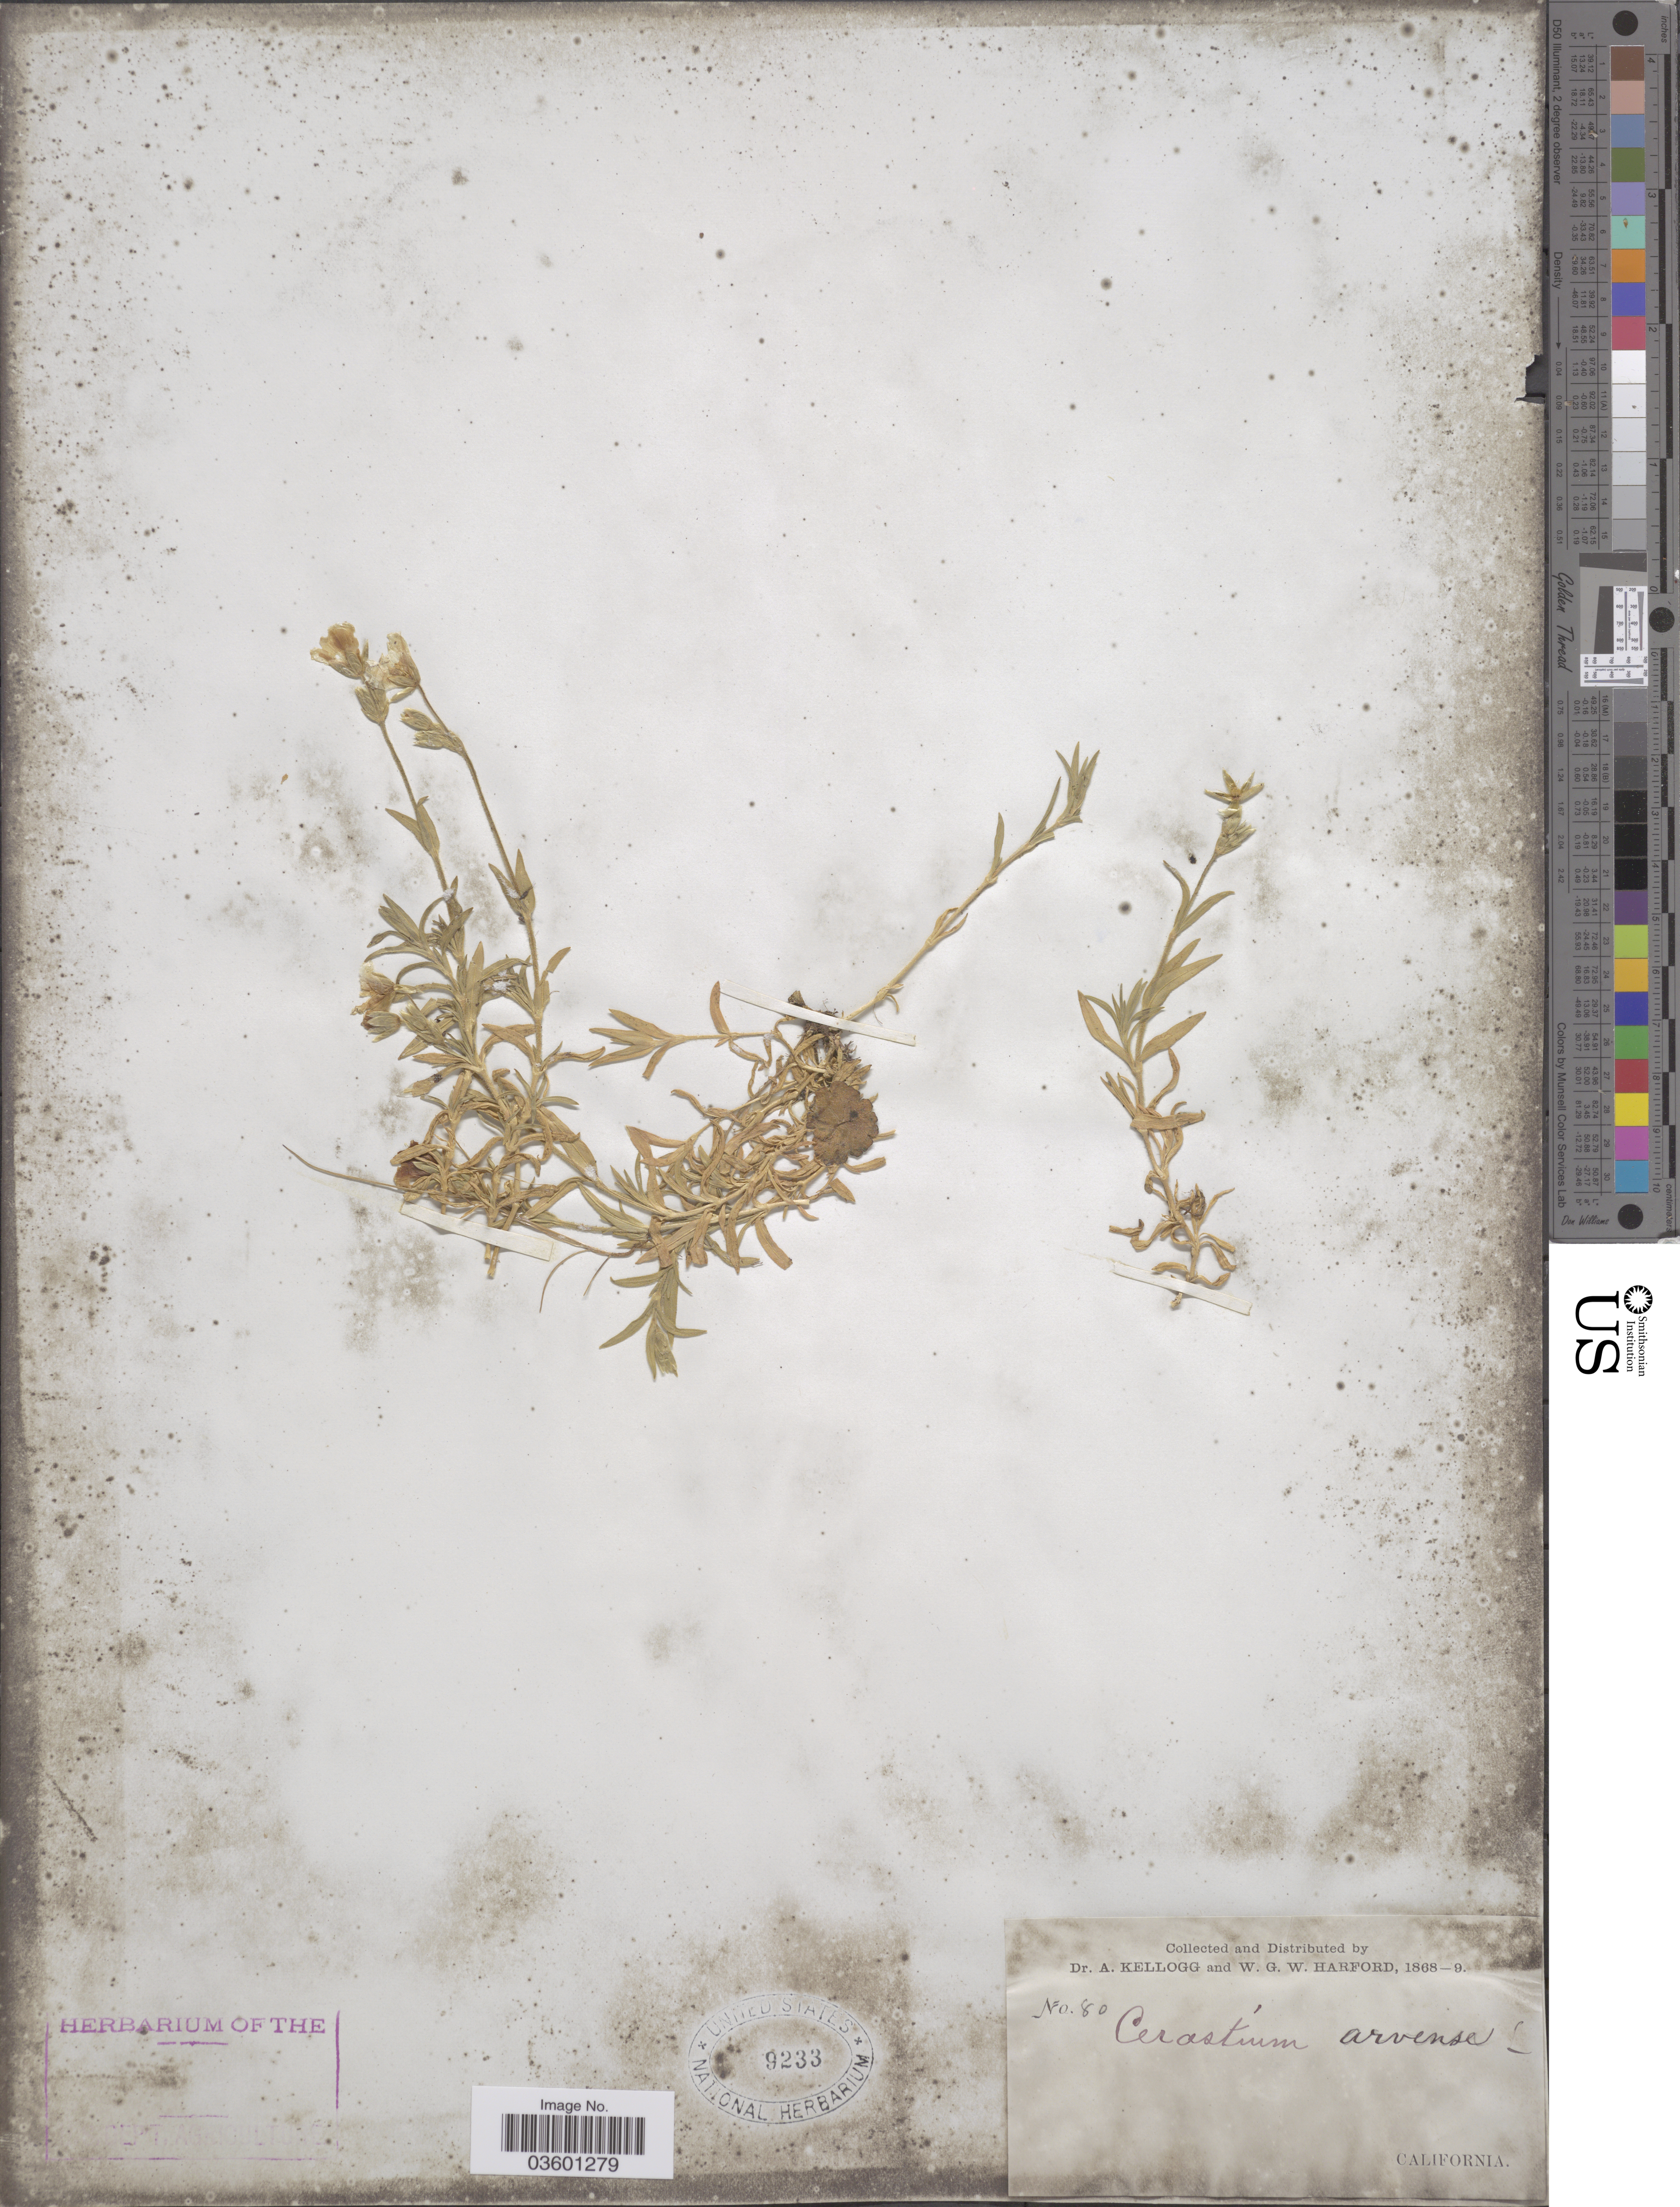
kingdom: Plantae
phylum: Tracheophyta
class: Magnoliopsida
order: Caryophyllales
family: Caryophyllaceae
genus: Cerastium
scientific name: Cerastium arvense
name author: L.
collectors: A. Kellogg & W. G. W. Harford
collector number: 80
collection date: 1868/1869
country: United States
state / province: California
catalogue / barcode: US 9233